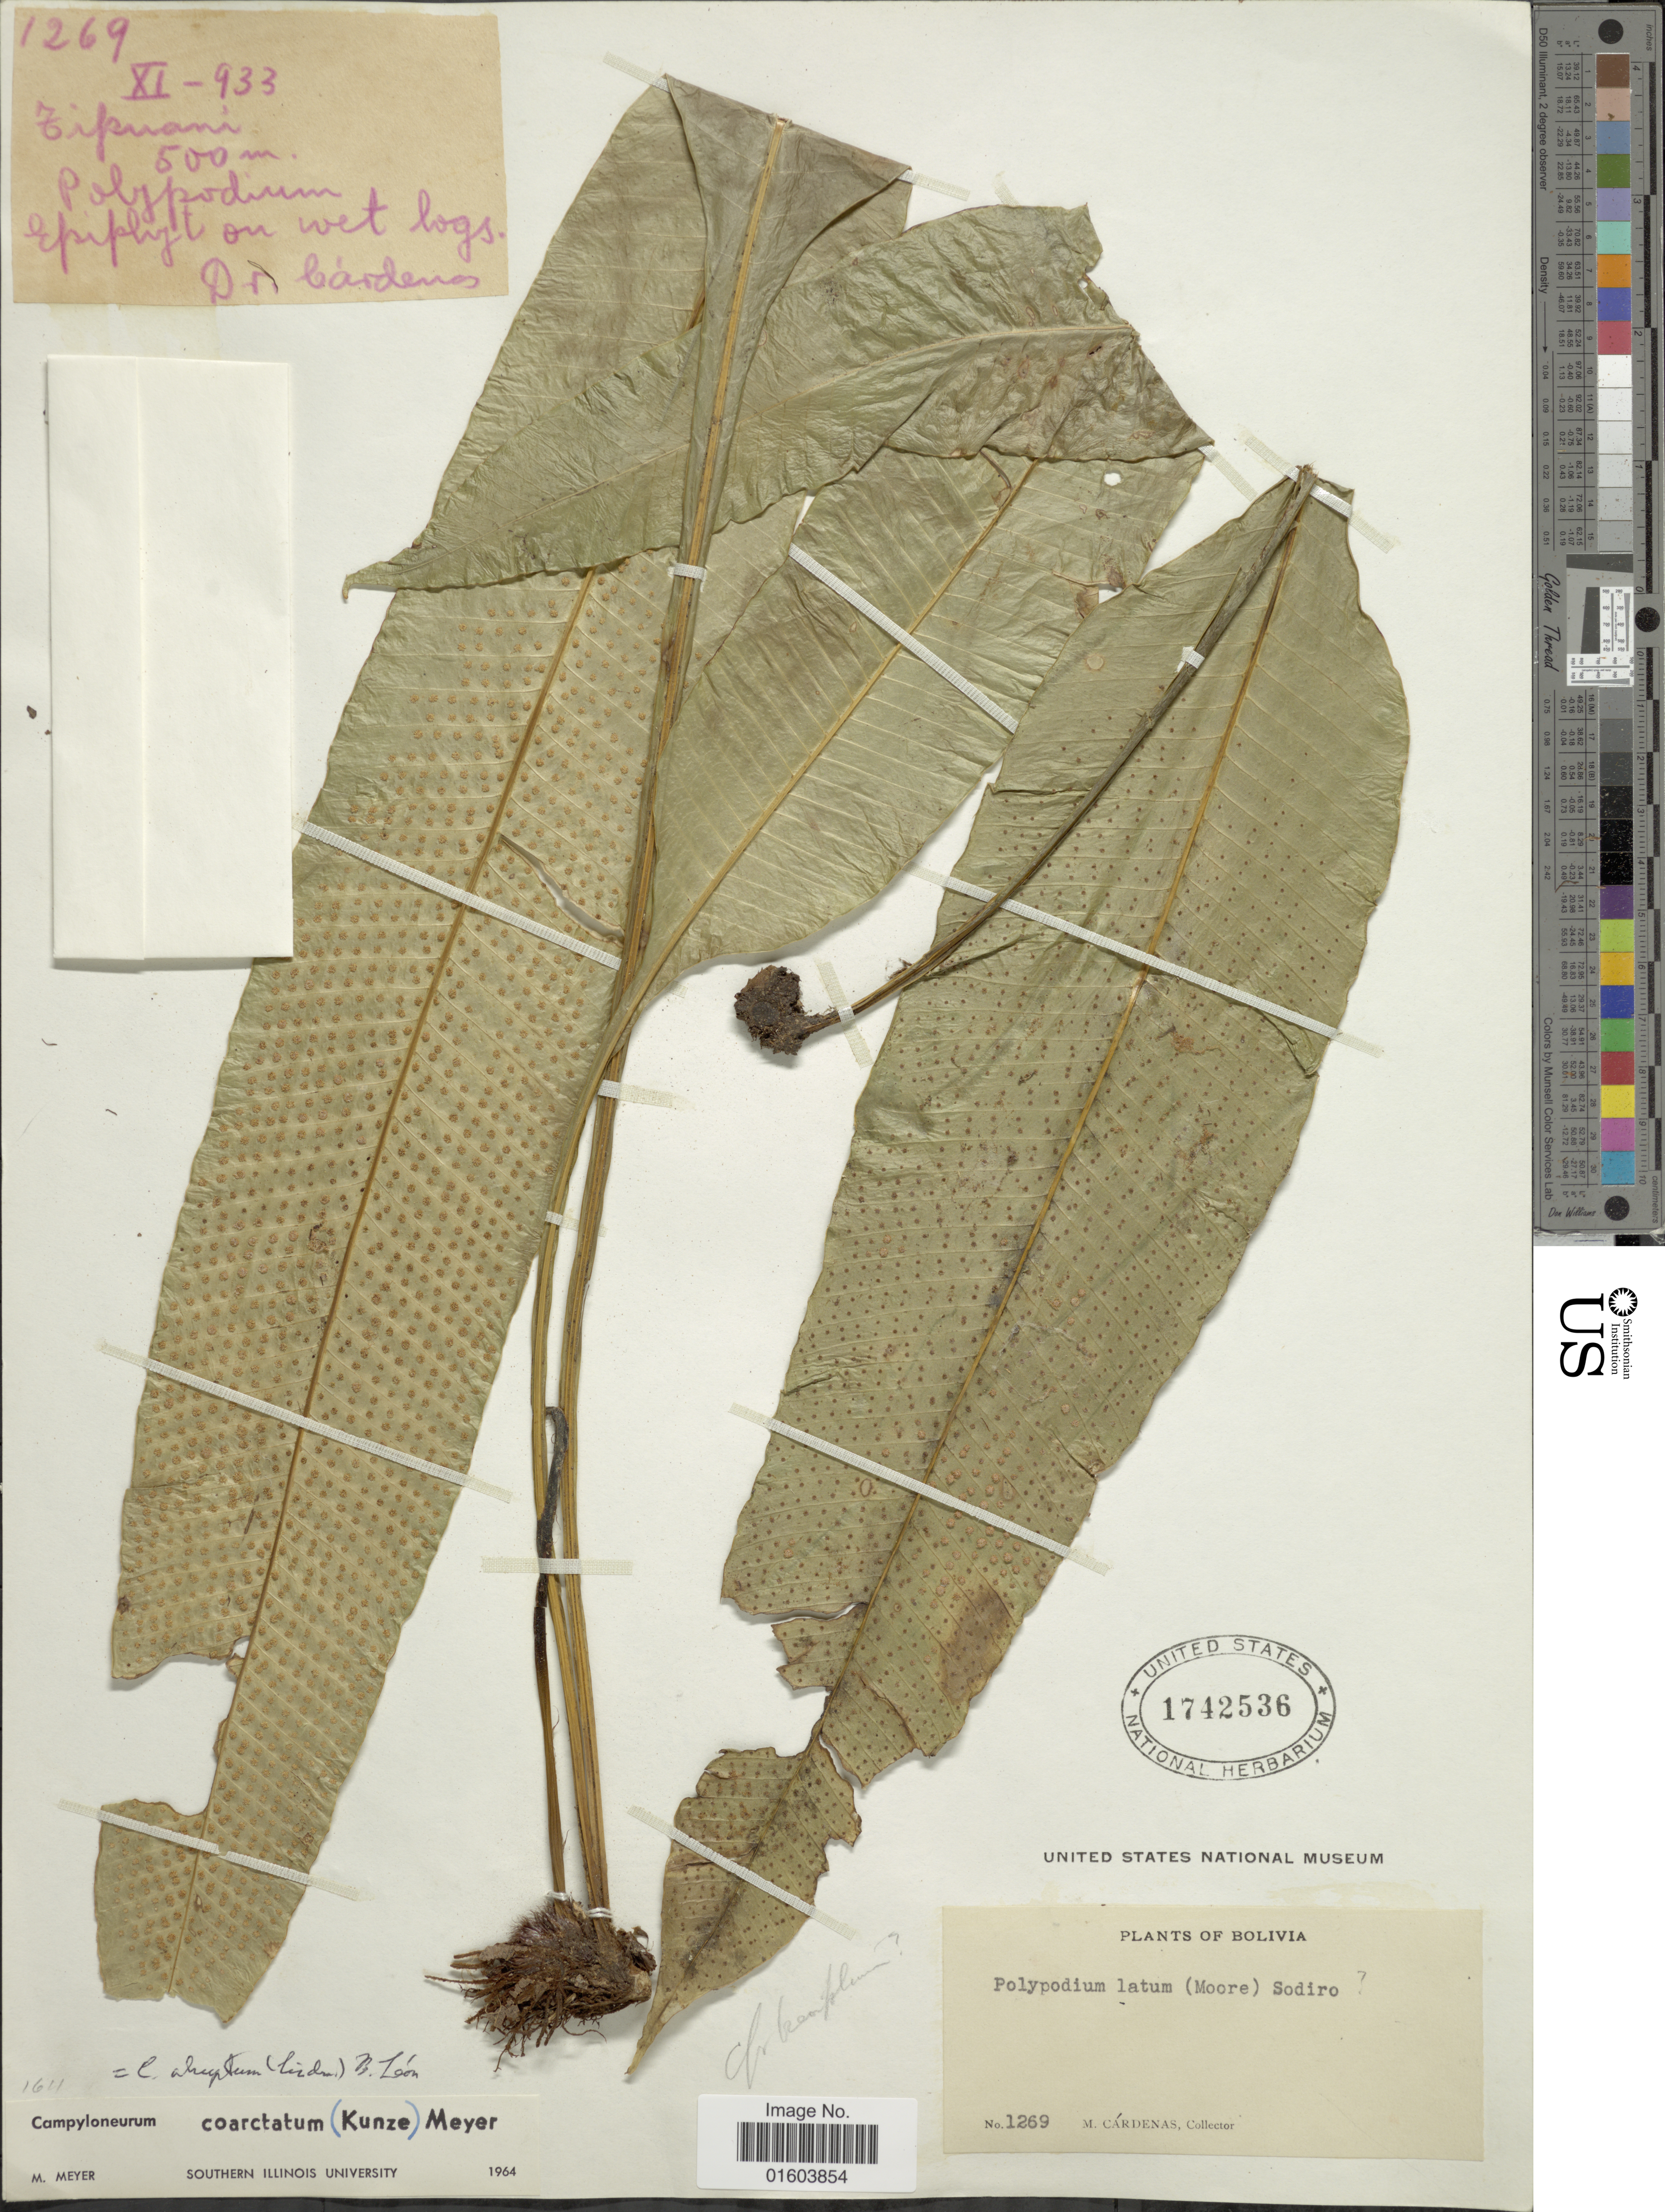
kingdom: Plantae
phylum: Tracheophyta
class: Polypodiopsida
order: Polypodiales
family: Polypodiaceae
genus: Campyloneurum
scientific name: Campyloneurum abruptum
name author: (Lindm.) B. León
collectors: M. Cárdenas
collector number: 1259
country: Bolivia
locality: Zipuani.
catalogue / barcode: US 1742536